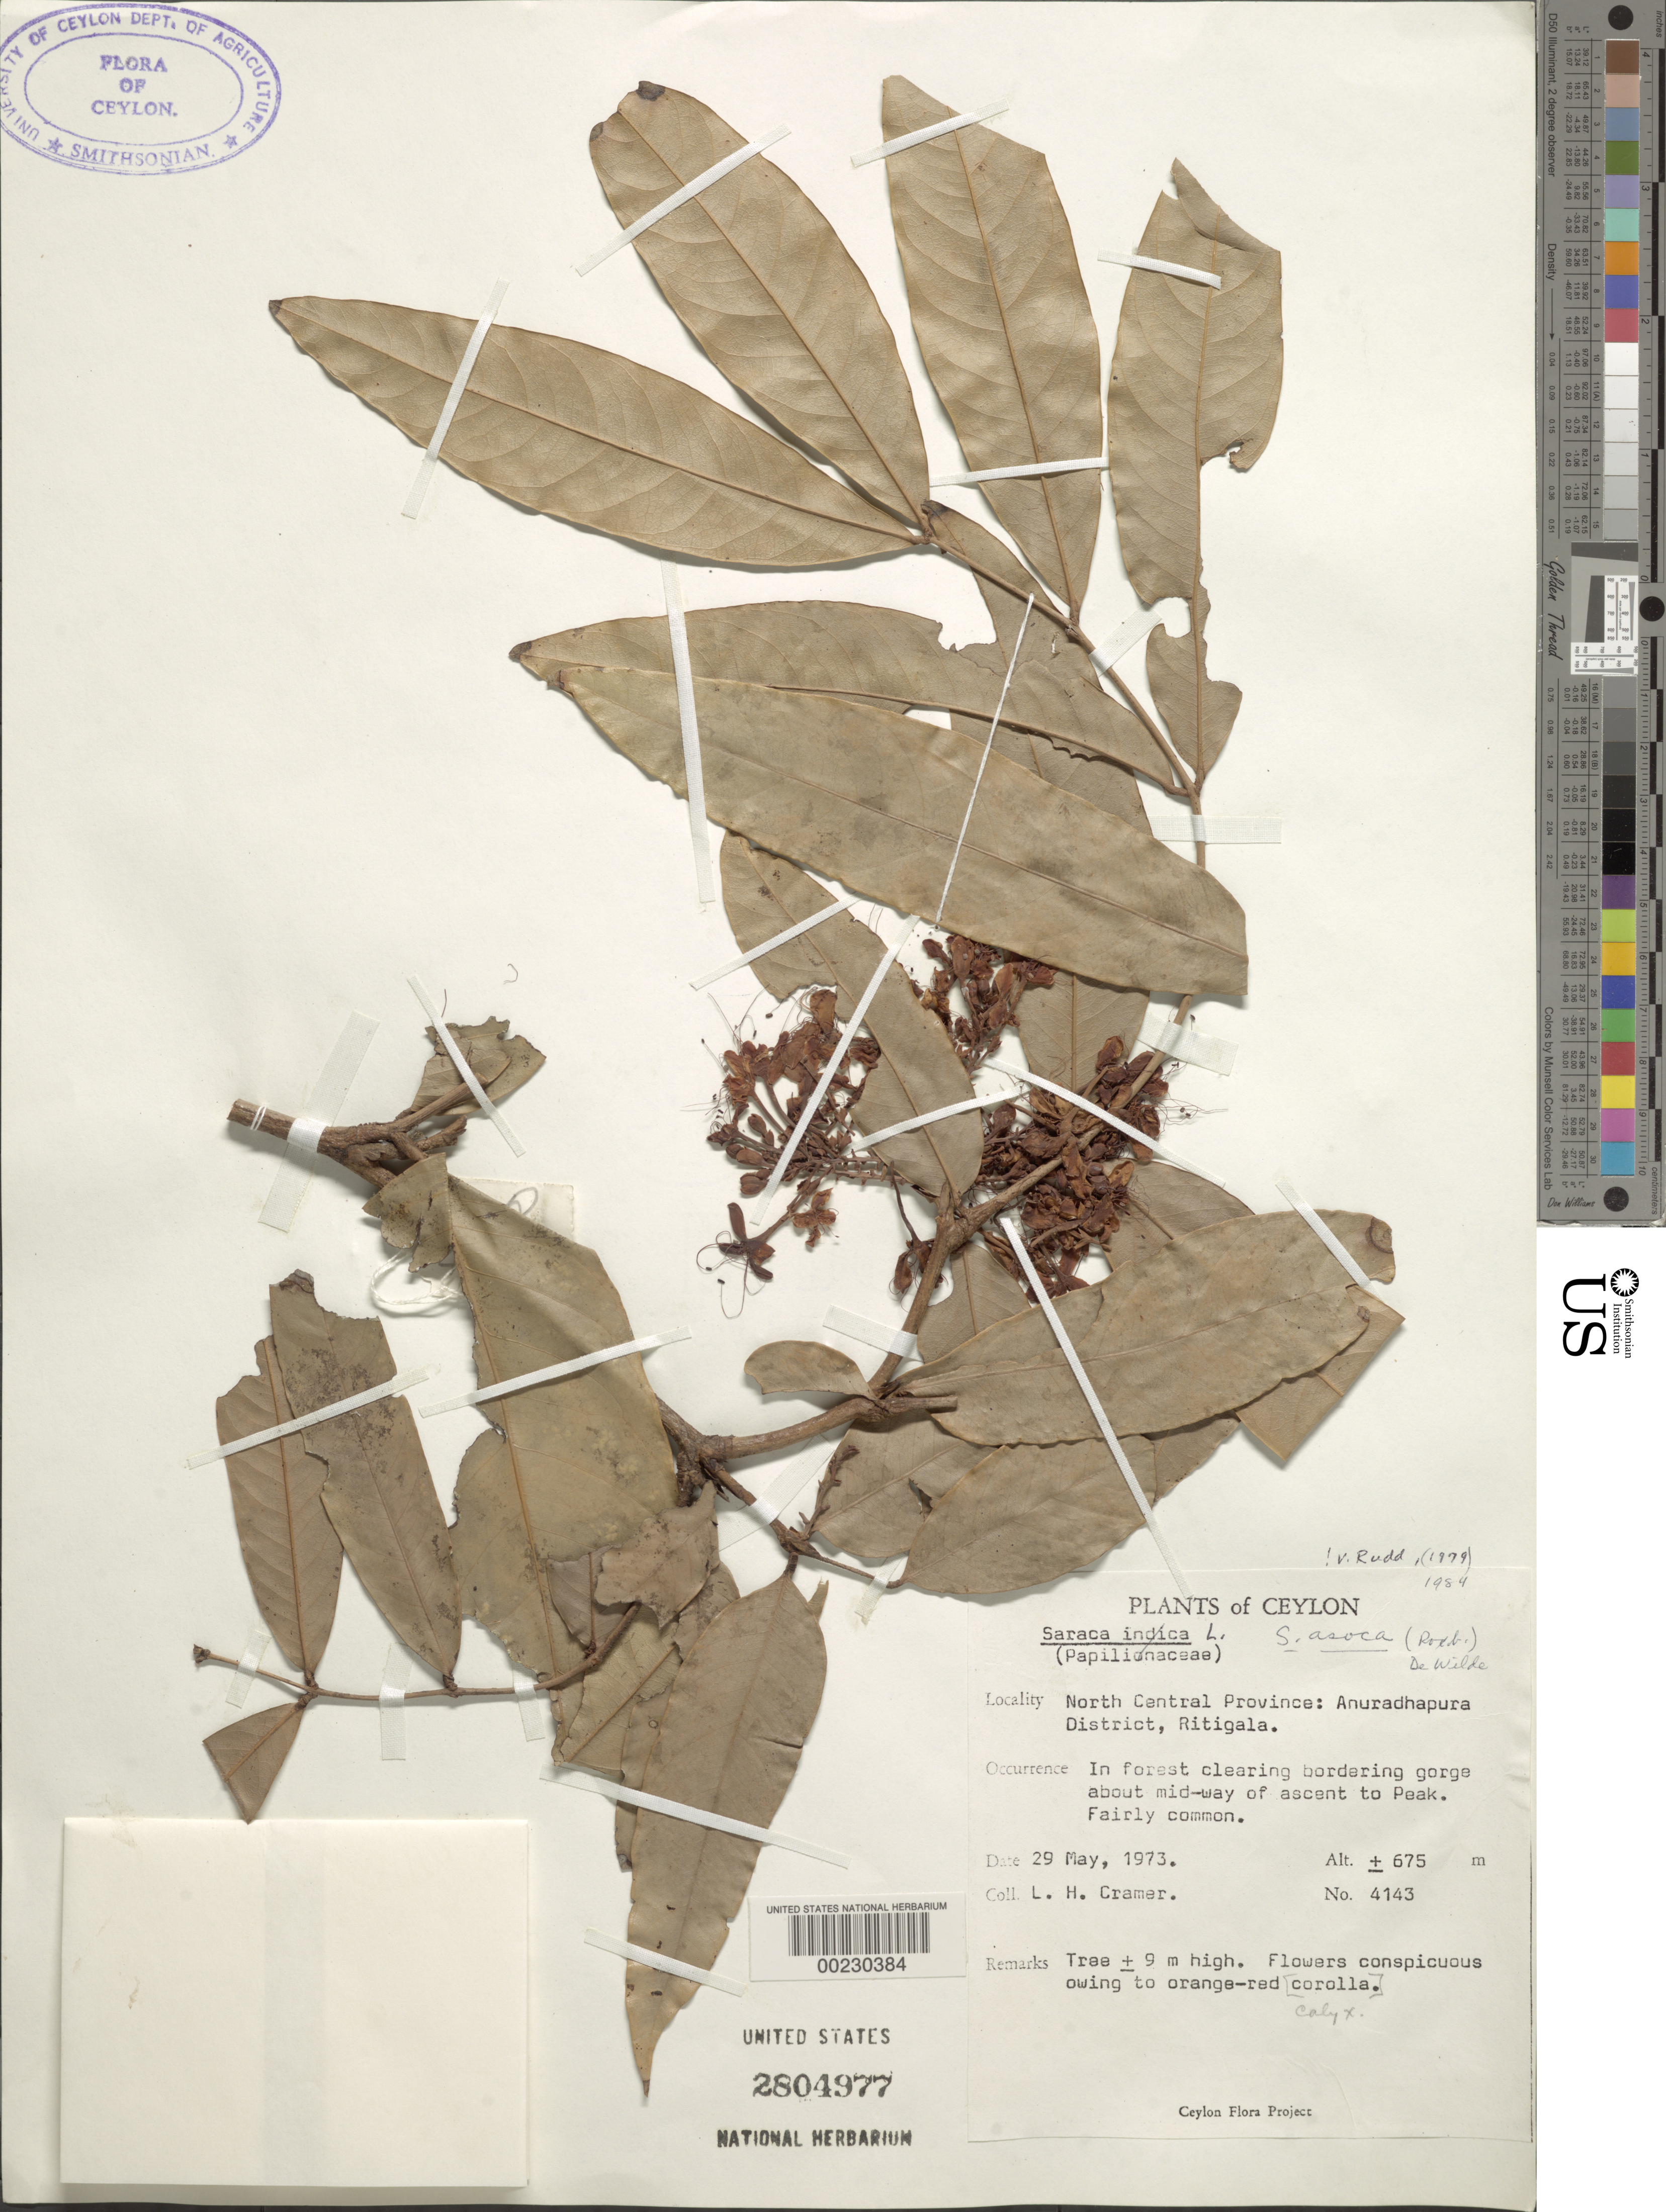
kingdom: Plantae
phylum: Tracheophyta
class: Magnoliopsida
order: Fabales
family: Fabaceae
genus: Saraca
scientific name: Saraca asoca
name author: (Roxb.) Willd.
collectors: L. H. Cramer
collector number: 4143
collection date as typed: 29 May 1973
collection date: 1973-05-29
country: Sri Lanka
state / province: North Central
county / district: Anuradhapura Dist.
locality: Ritigala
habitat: In forest clearing bordering gorge about midway of ascent to peak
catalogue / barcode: US 2804977